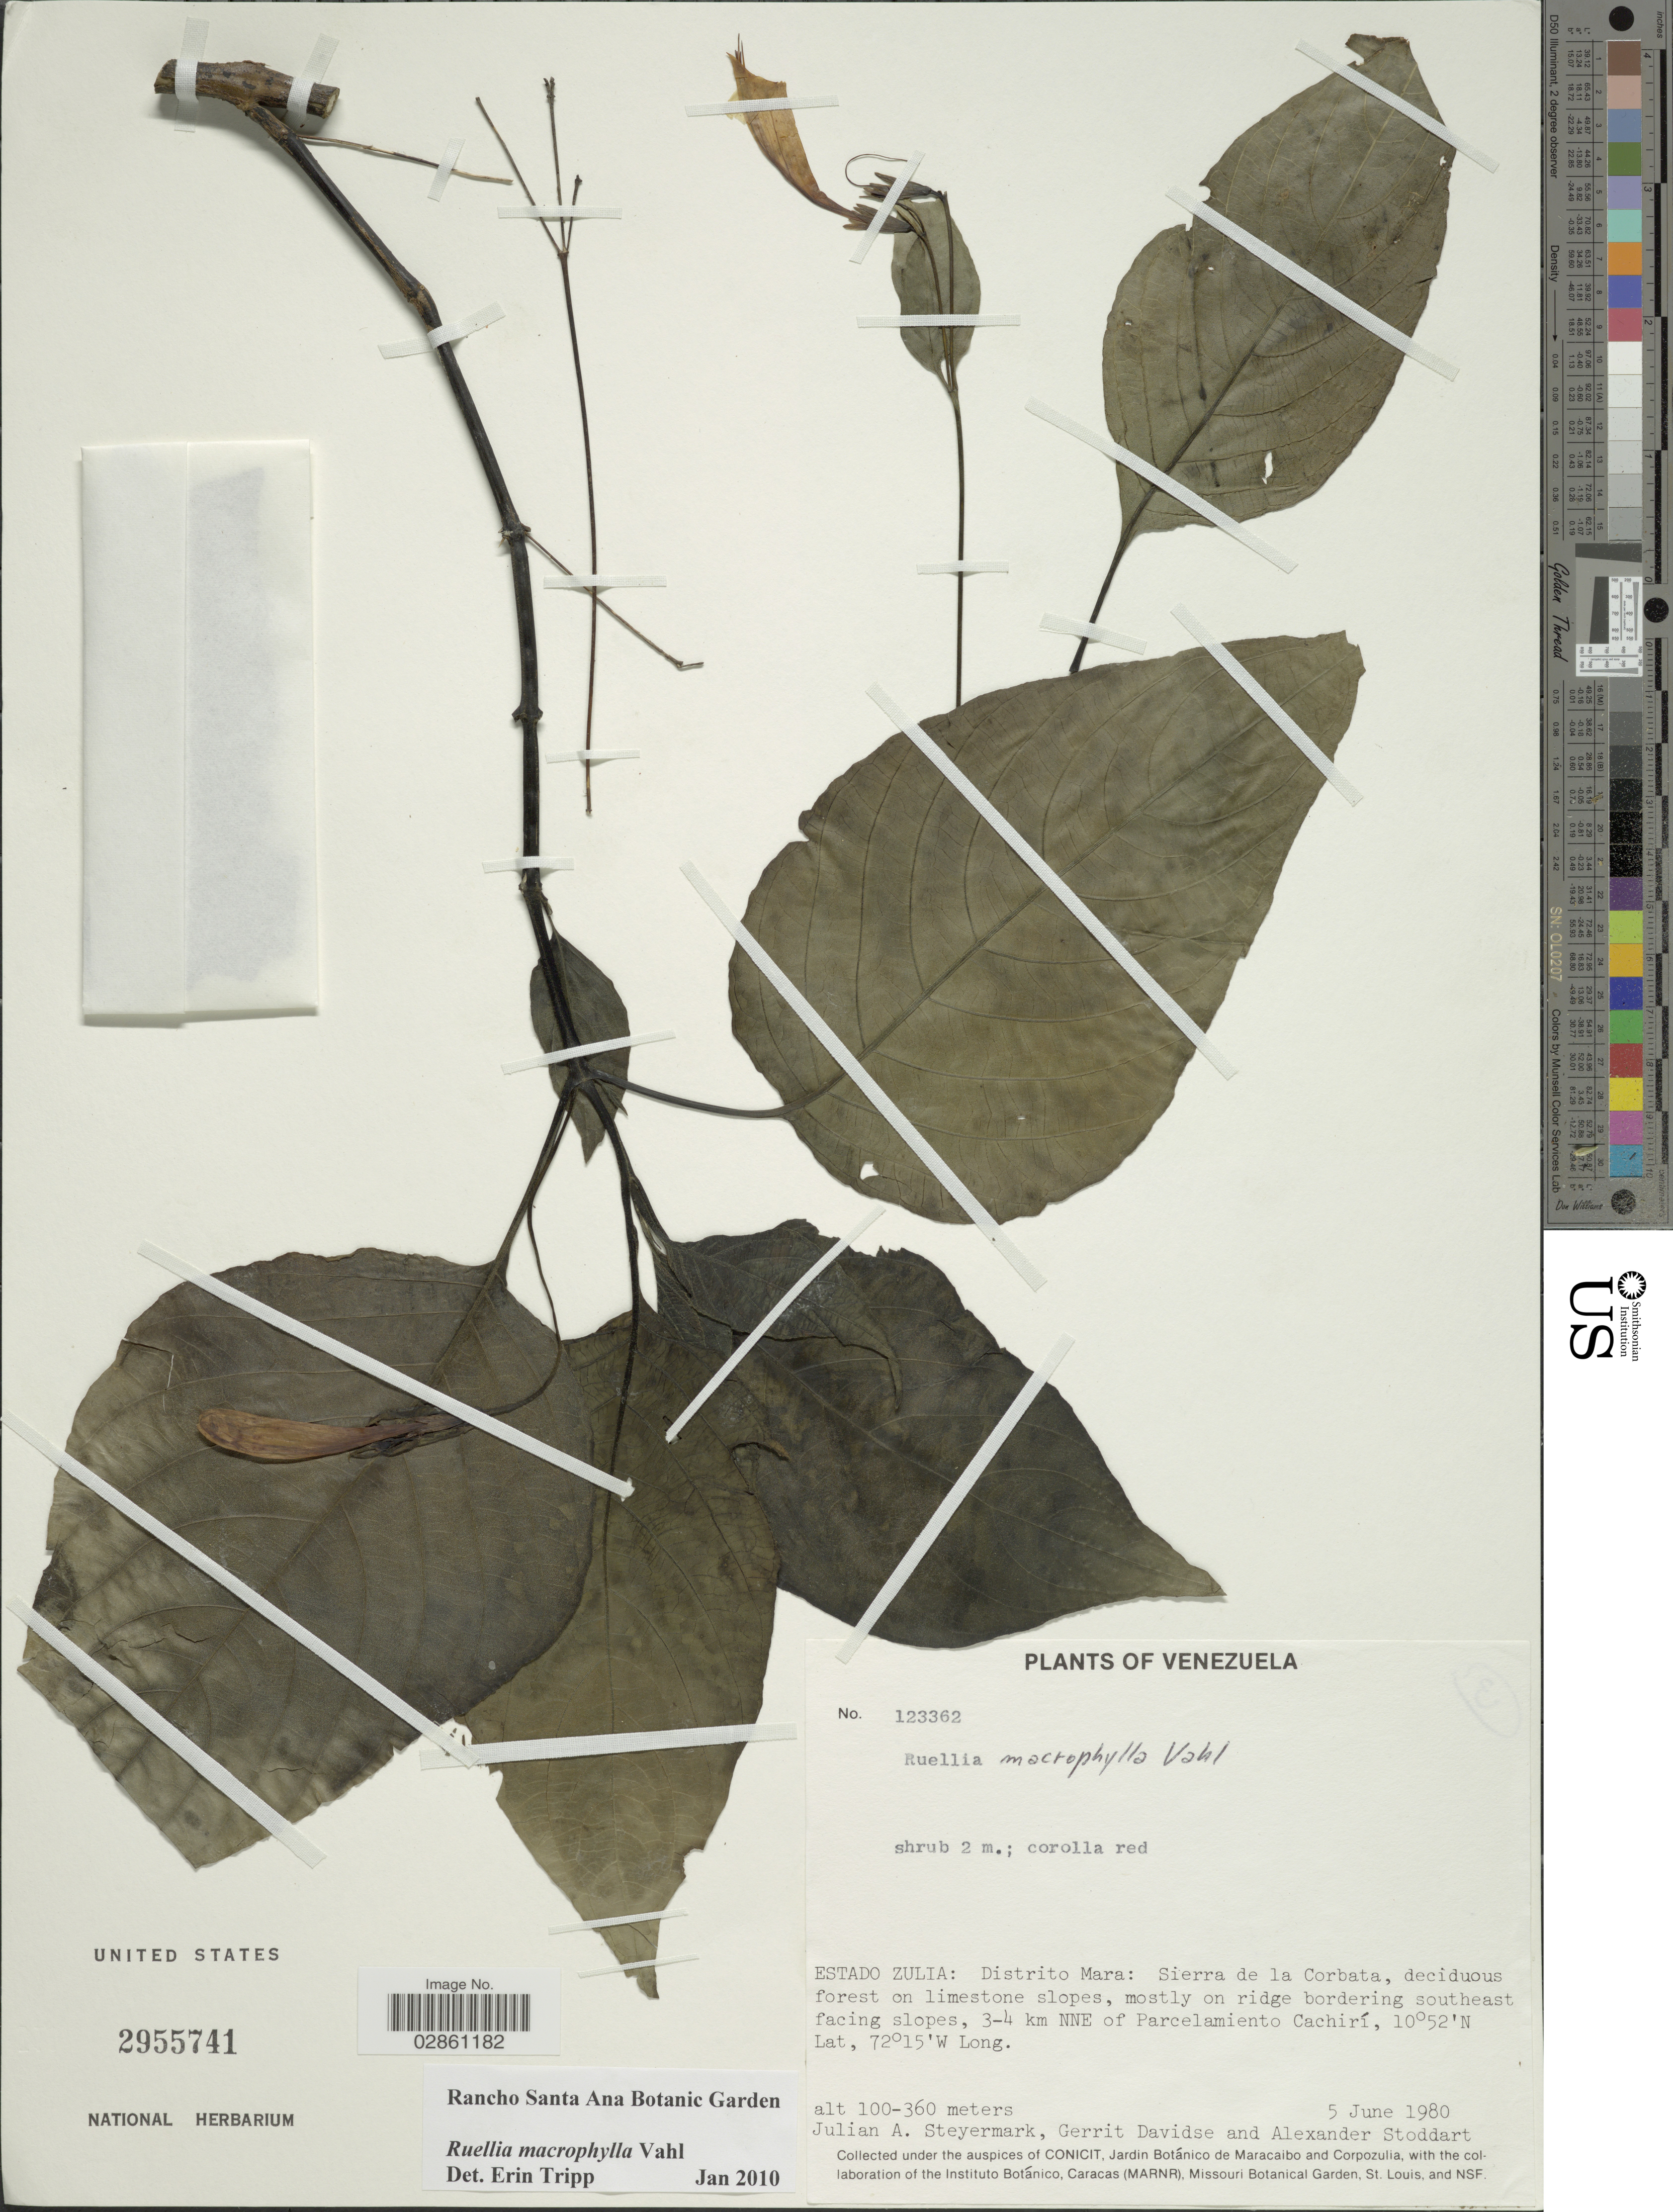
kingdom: Plantae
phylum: Tracheophyta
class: Magnoliopsida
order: Lamiales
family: Acanthaceae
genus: Ruellia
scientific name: Ruellia macrophylla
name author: Vahl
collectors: J. Steyermark, G. Davidse & A. Stoddart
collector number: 123362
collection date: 1980-06-05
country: Venezuela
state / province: Zulia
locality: Distrito Mara: Sierra de la Corbata, deciduous forest on limestone slopes, mostly on ridge bordering southeast facing slopes, 3-4 km NNE of Parcelamiento Cachirí.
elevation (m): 100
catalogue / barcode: US 2955741